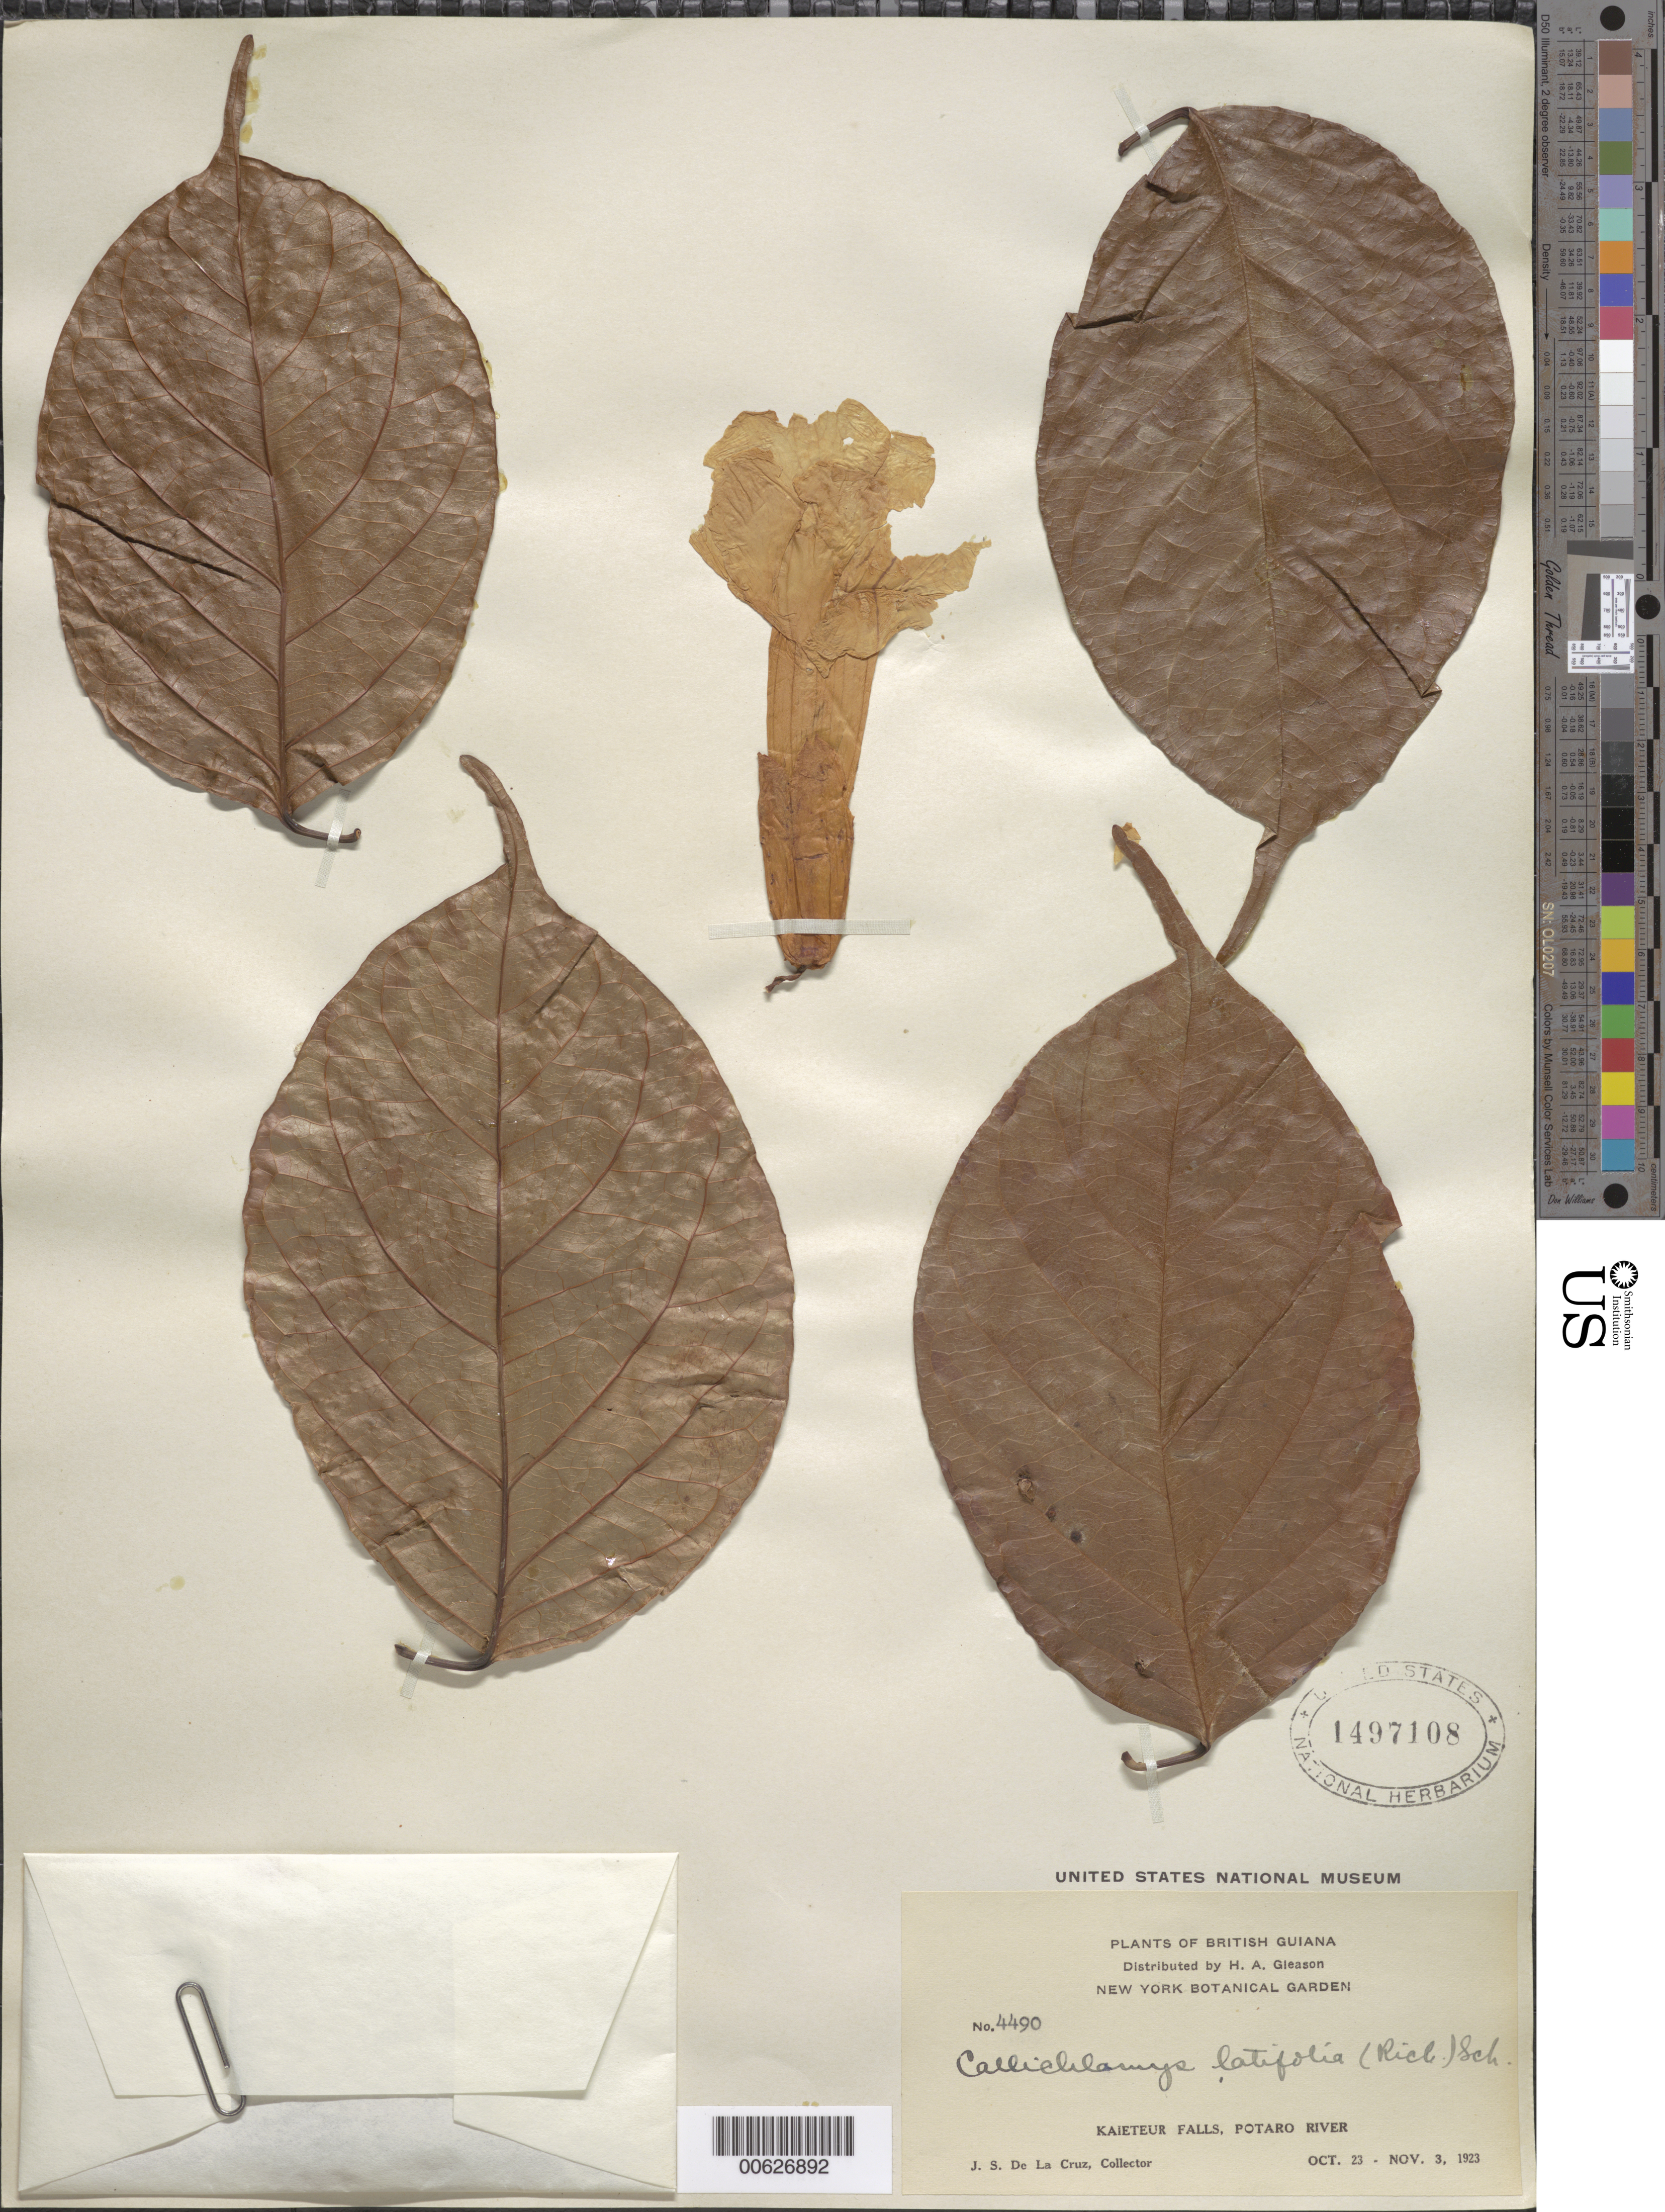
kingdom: Plantae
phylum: Tracheophyta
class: Magnoliopsida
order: Lamiales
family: Bignoniaceae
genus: Callichlamys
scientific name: Callichlamys latifolia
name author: (Rich.) K. Schum.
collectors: J. S. de la Cruz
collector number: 4490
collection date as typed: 23-Oct-23 to 3-Nov-23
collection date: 1923-10-23/1923-11-03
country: Guyana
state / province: Potaro-Siparuni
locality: Kaieteur Falls, Potaro R.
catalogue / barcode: US 1497108